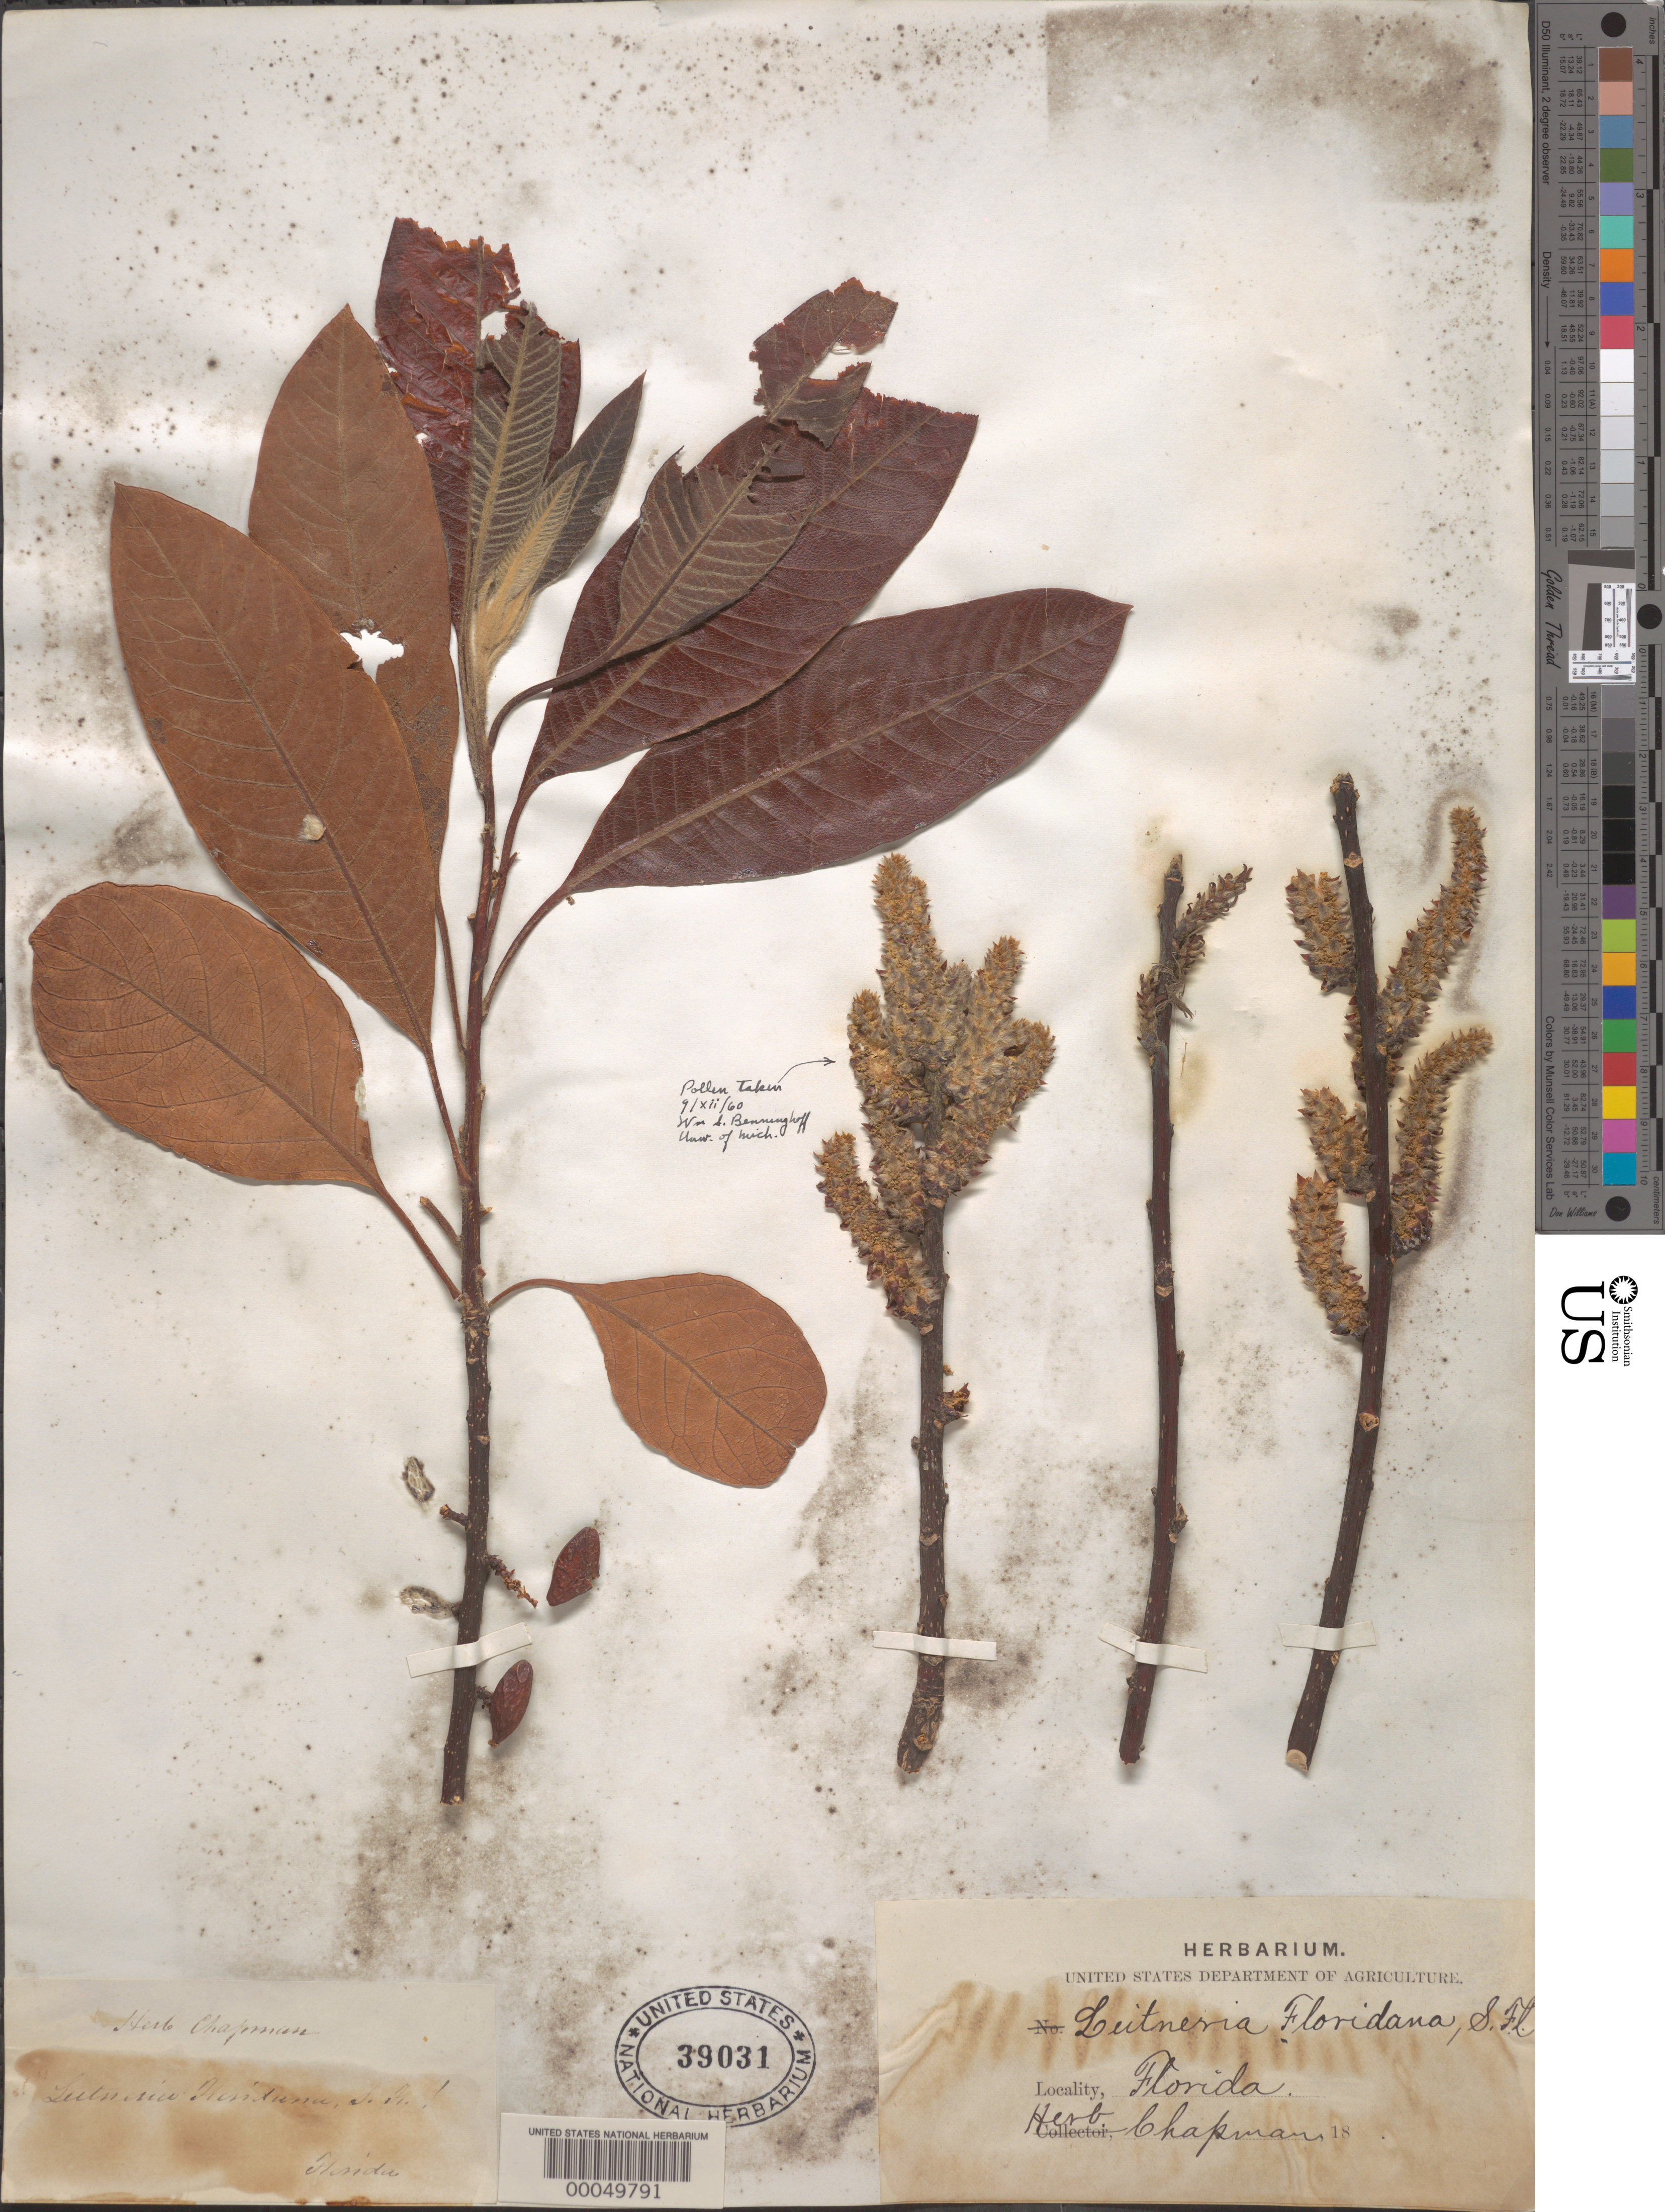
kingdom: Plantae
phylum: Tracheophyta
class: Magnoliopsida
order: Sapindales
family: Simaroubaceae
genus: Leitneria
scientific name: Leitneria floridana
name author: Chapm.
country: United States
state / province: Florida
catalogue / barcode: US 39031